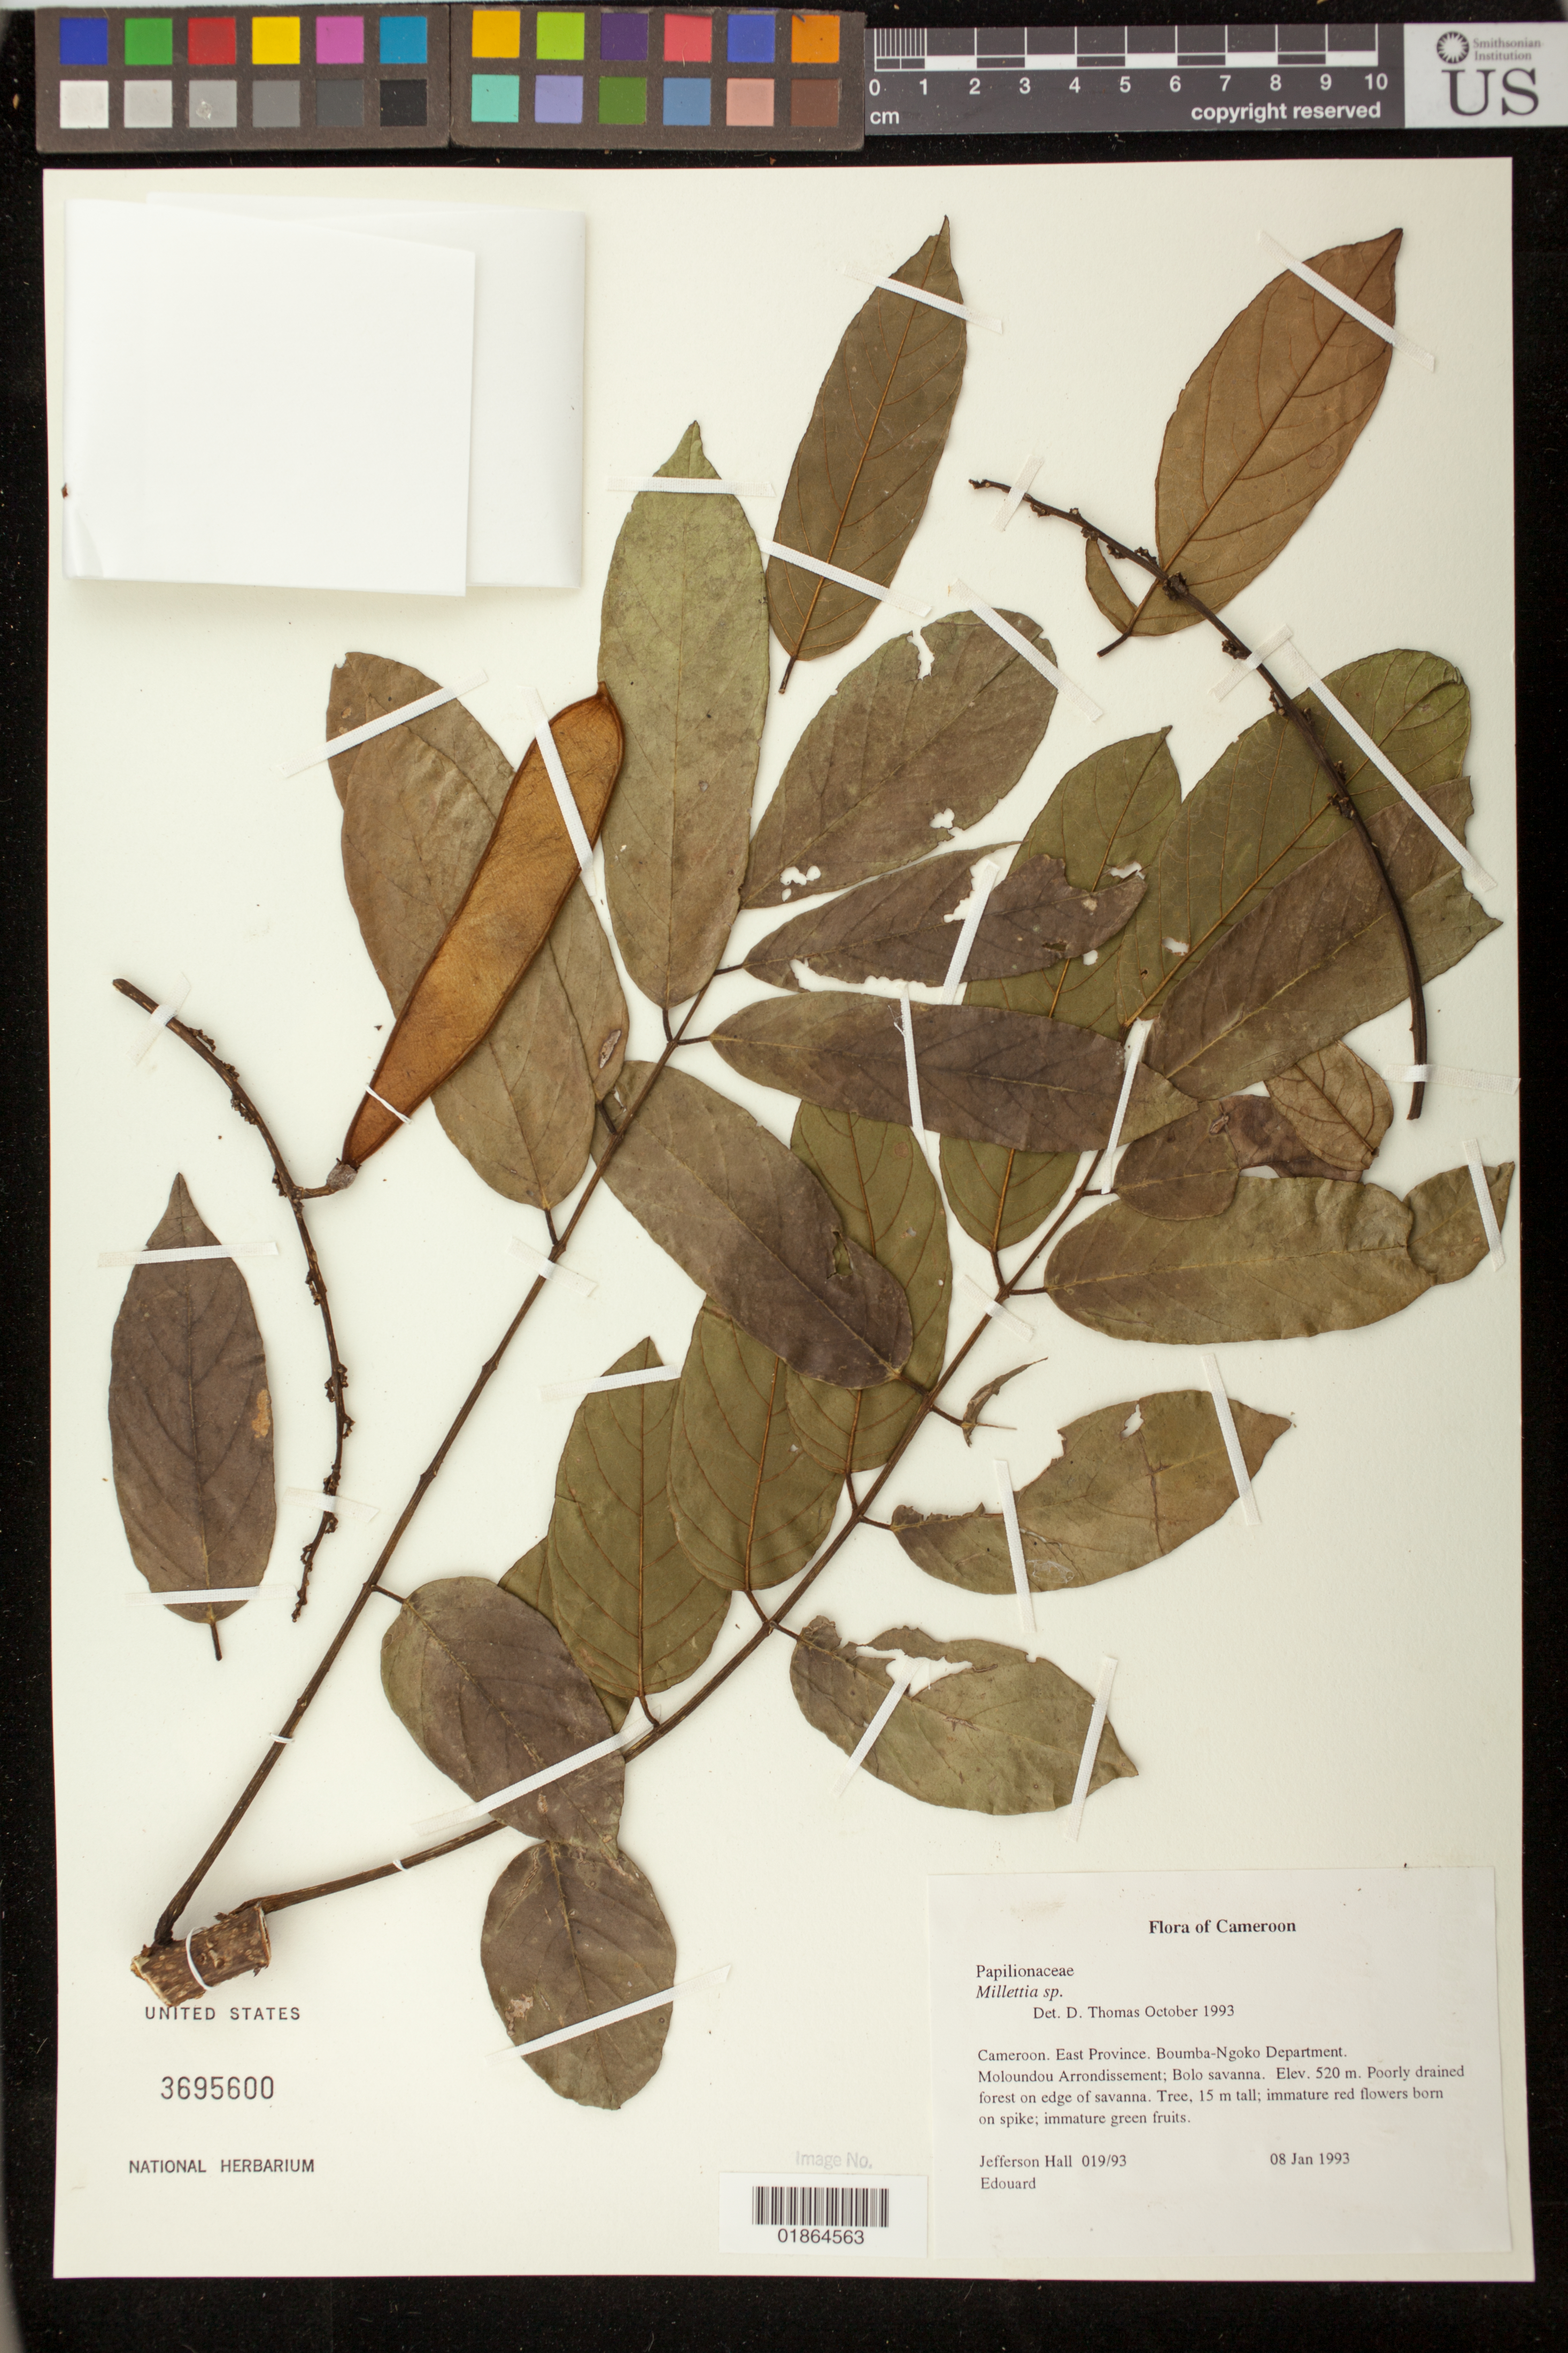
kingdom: Plantae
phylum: Tracheophyta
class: Magnoliopsida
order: Fabales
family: Fabaceae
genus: Millettia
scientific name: Millettia sp.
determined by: Thomas, D.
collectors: J. Hall & -. Edouard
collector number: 019/93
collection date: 1993-01-08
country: Cameroon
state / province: Est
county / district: Boumba-ngoko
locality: Moloundou Arrondissement; Bolo savanna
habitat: Poorly drained forest on edge of savanna.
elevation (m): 520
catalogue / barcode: US 3695600